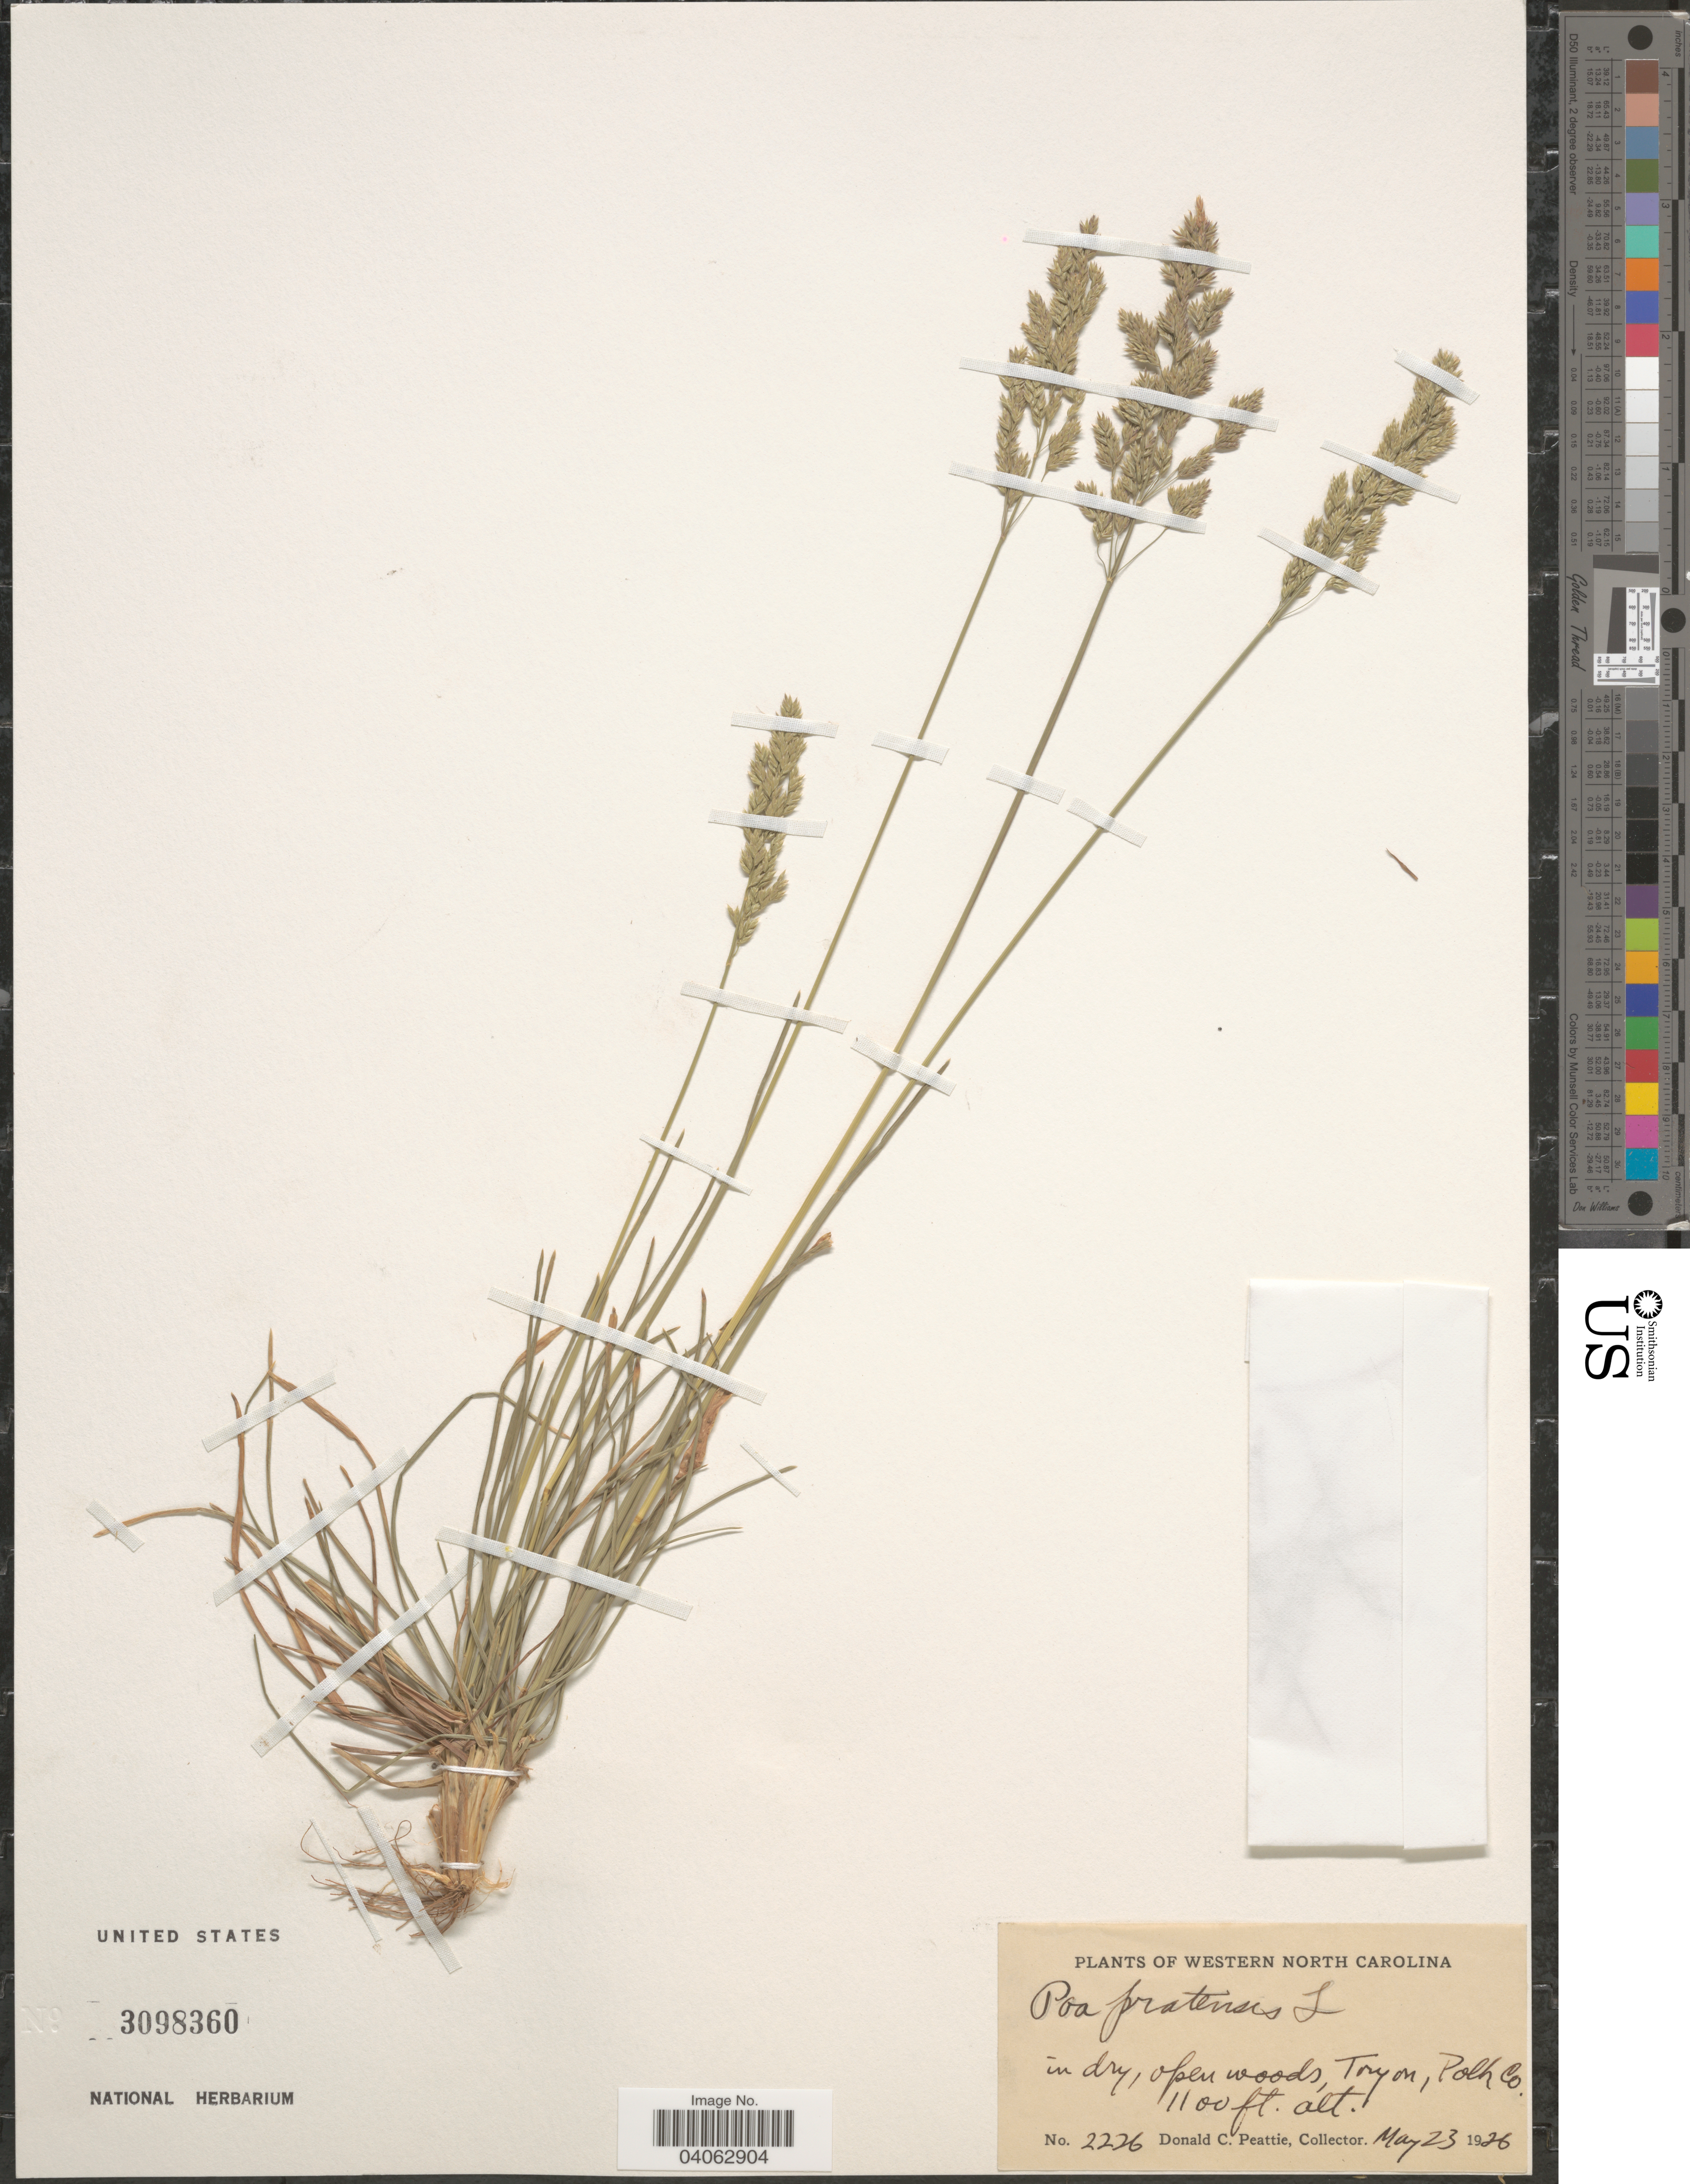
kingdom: Plantae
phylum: Tracheophyta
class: Liliopsida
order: Poales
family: Poaceae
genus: Poa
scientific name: Poa pratensis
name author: L.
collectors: D. Peattie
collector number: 2226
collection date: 1926-05-23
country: United States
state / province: North Carolina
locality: Western North Carolina. Tryon, Polk Co.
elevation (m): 335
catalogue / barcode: US 3098360